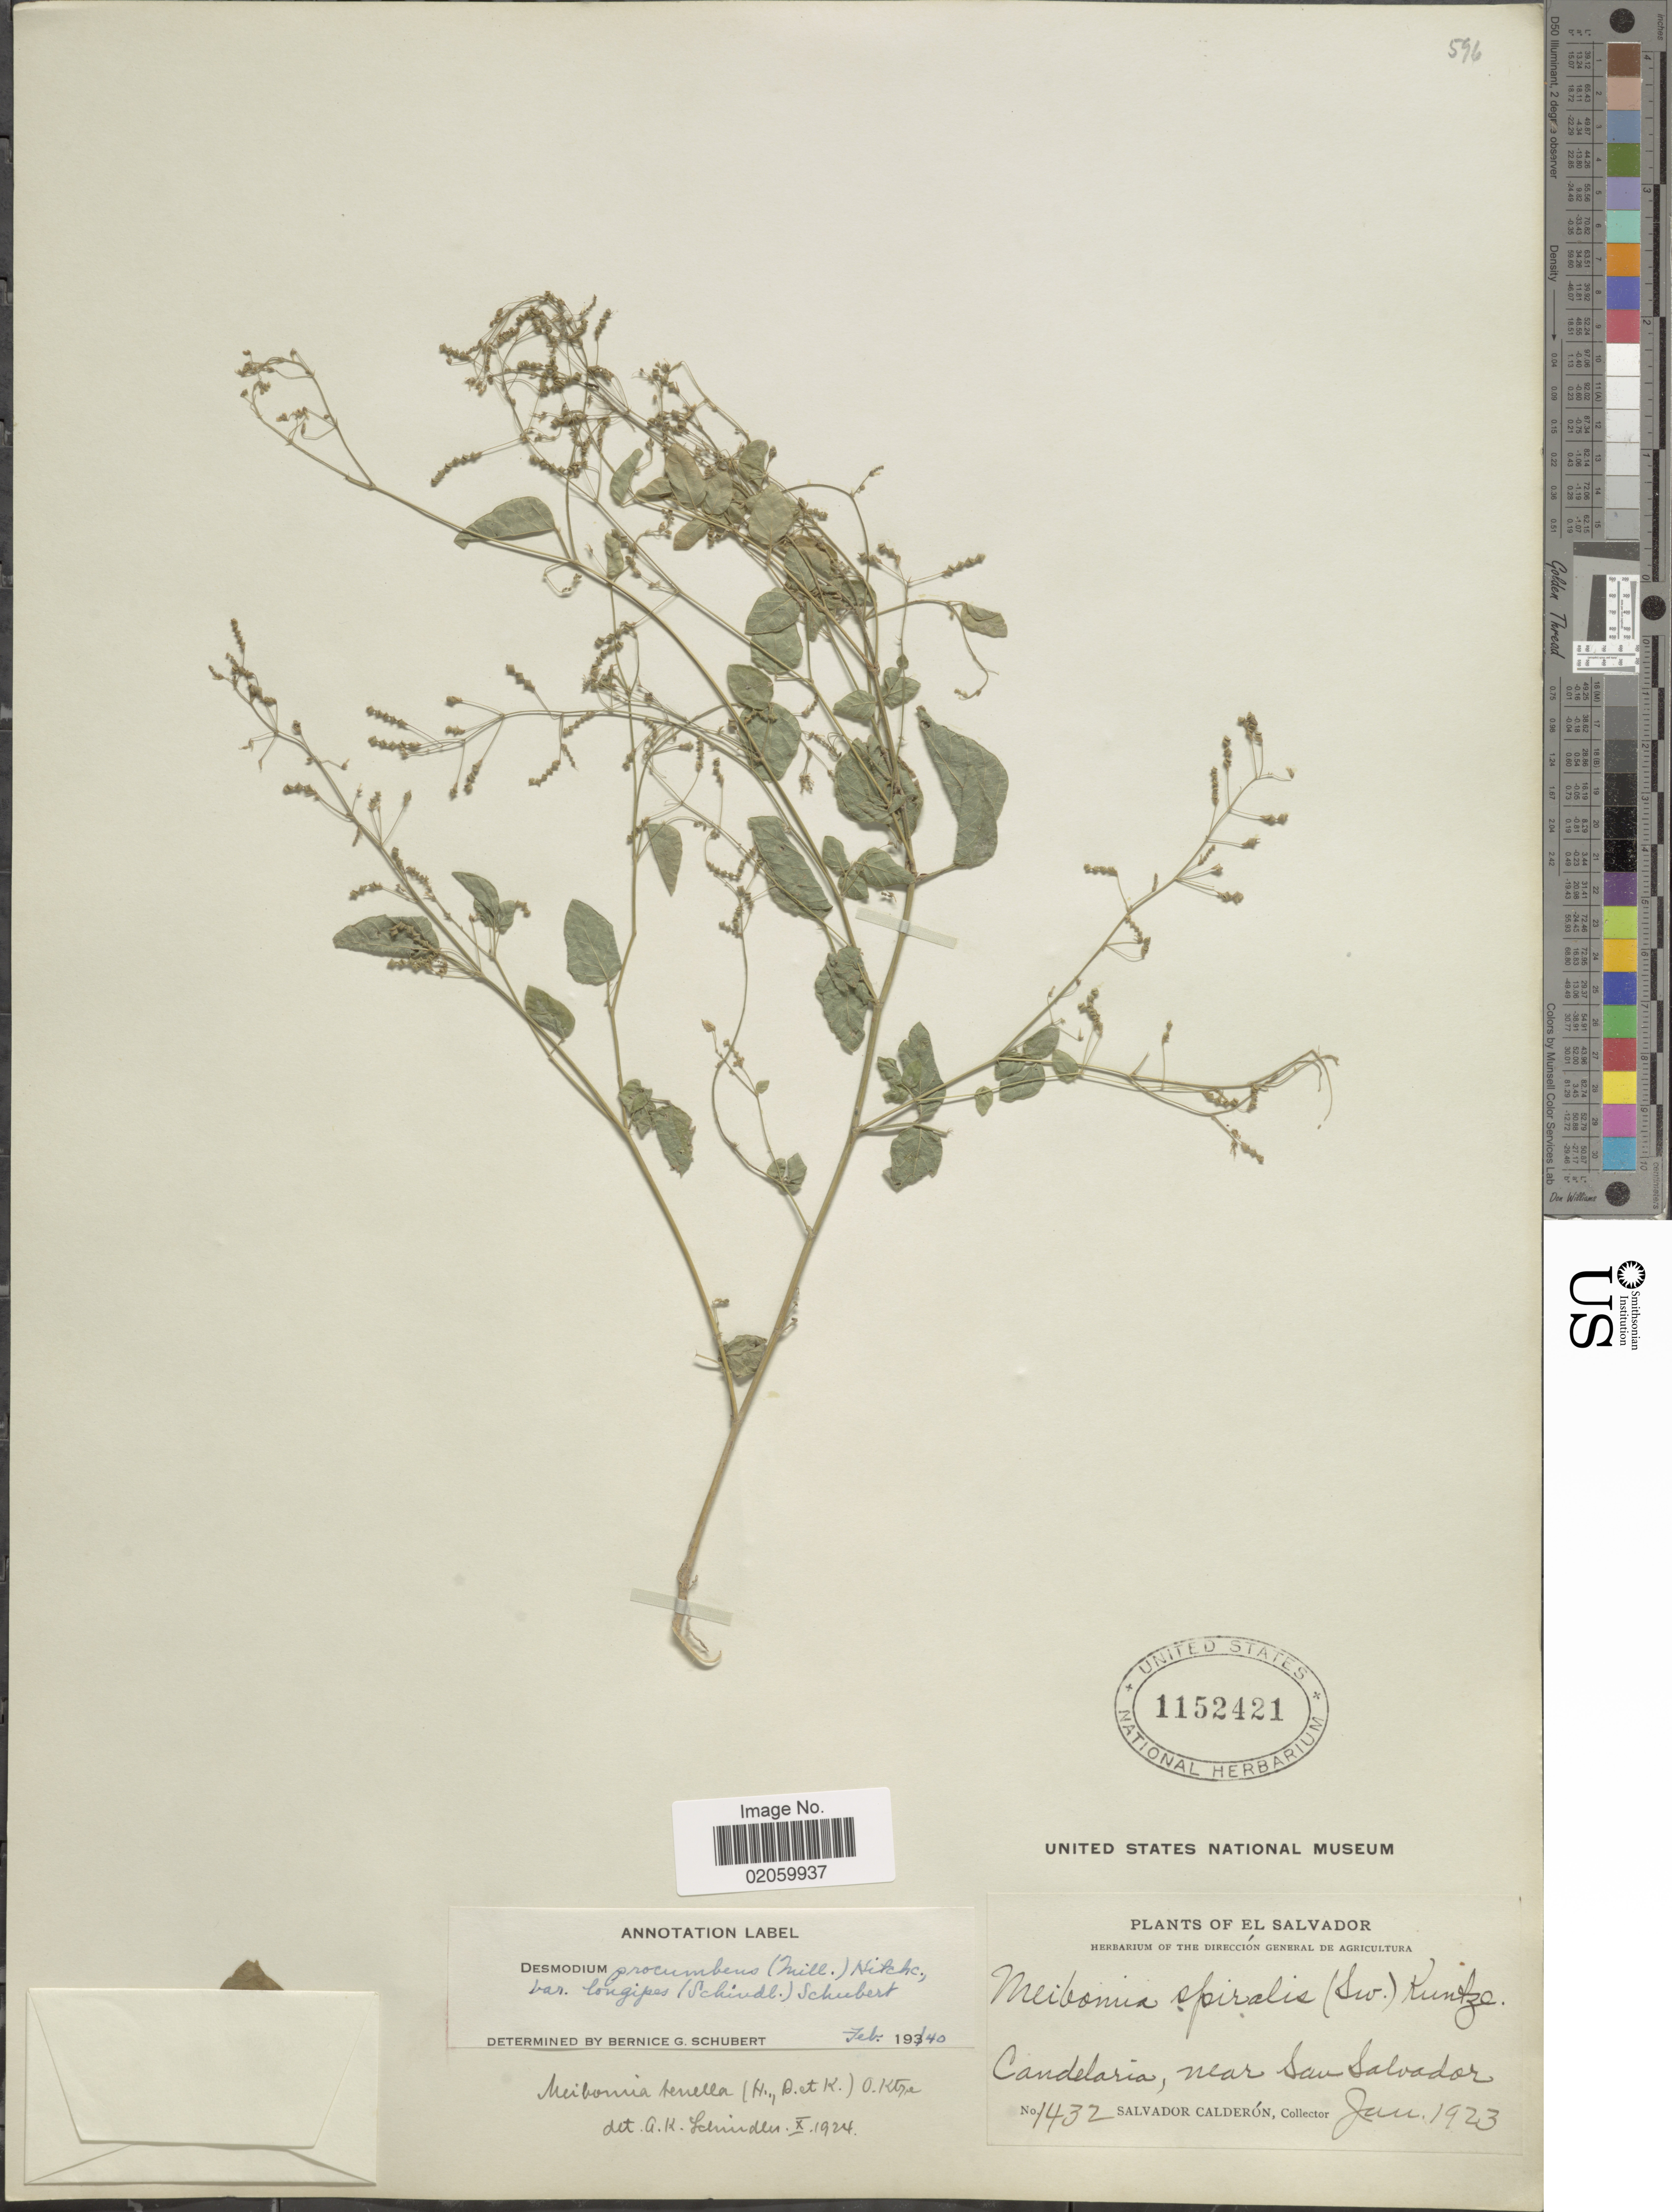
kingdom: Plantae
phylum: Tracheophyta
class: Magnoliopsida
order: Fabales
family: Fabaceae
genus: Desmodium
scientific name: Desmodium procumbens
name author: (Mill.) Hitchc.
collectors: S. Calderón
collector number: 1432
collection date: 1923-01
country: El Salvador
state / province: San Salvador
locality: Candelaria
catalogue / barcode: US 1152421